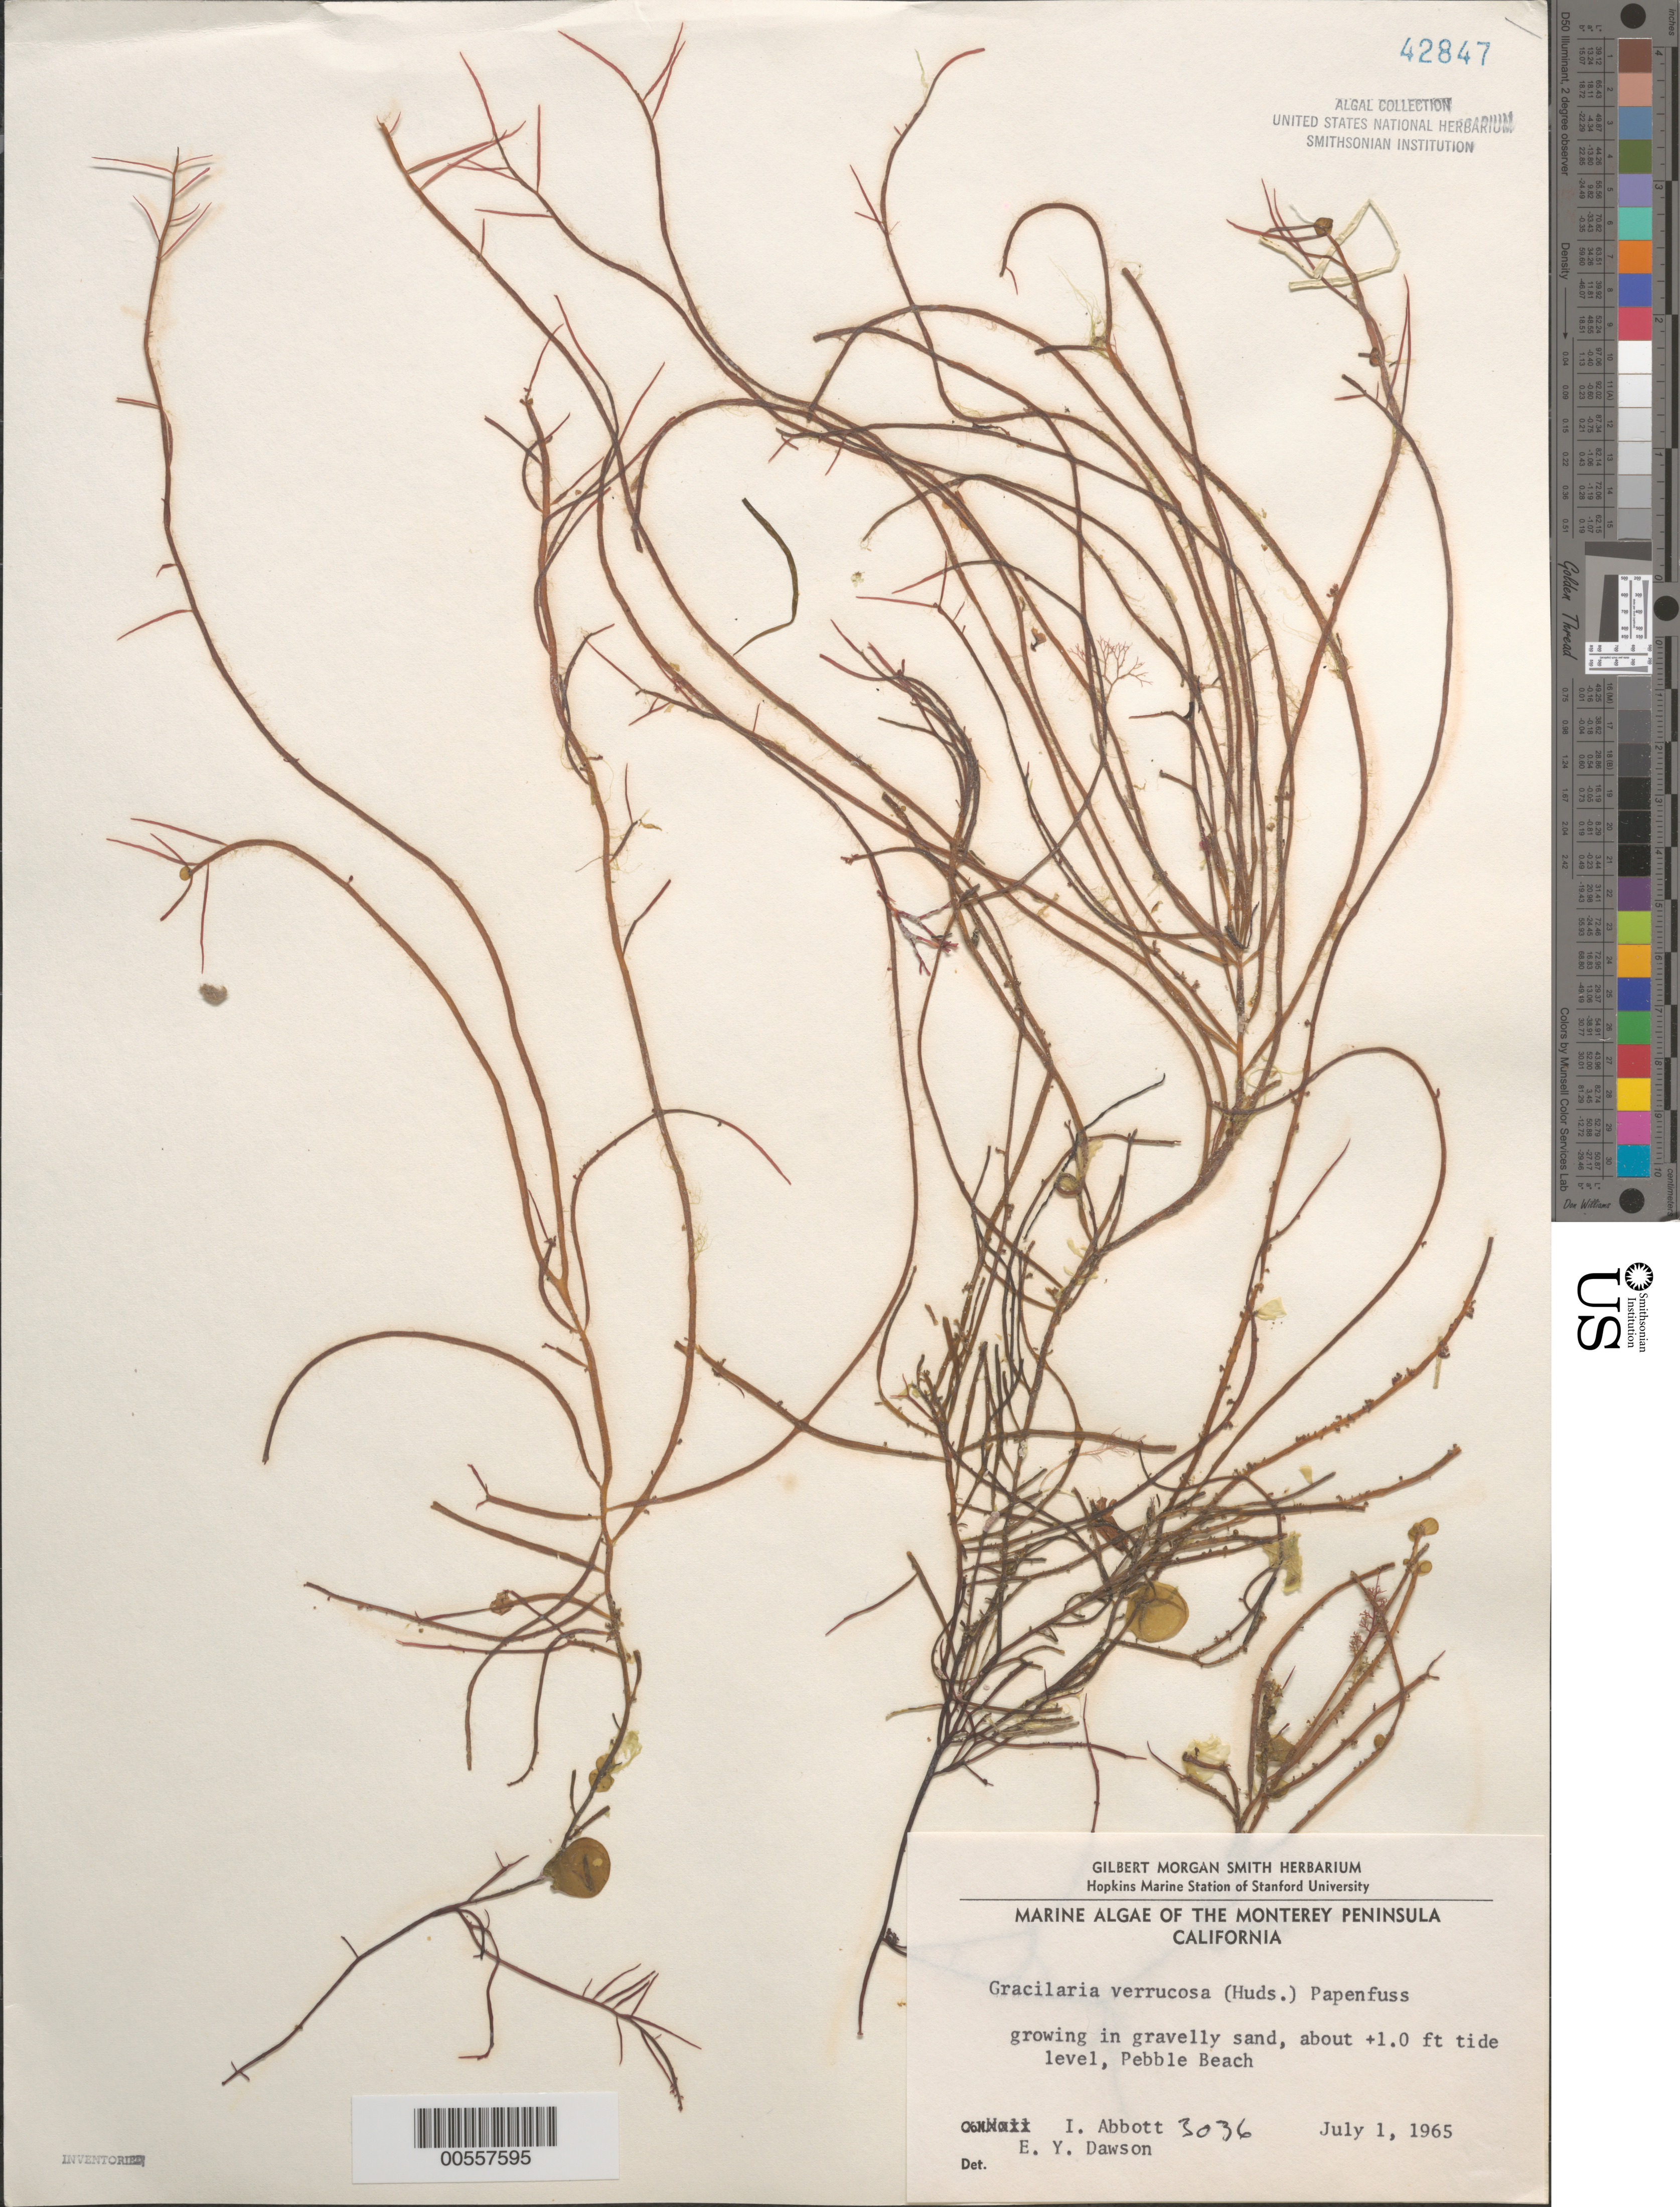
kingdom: Plantae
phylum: Rhodophyta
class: Florideophyceae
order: Gracilariales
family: Gracilariaceae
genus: Gracilariopsis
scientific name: Gracilariopsis longissima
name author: (S.G. Gmel.) Steentoft et al.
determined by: Algae name updating Project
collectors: I. A. Abbott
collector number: IAA 3036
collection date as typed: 01 Jul 1965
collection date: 1965-07-01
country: United States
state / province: California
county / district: Monterey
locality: Pebble Beach, Monterey Peninsula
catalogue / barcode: US 42847